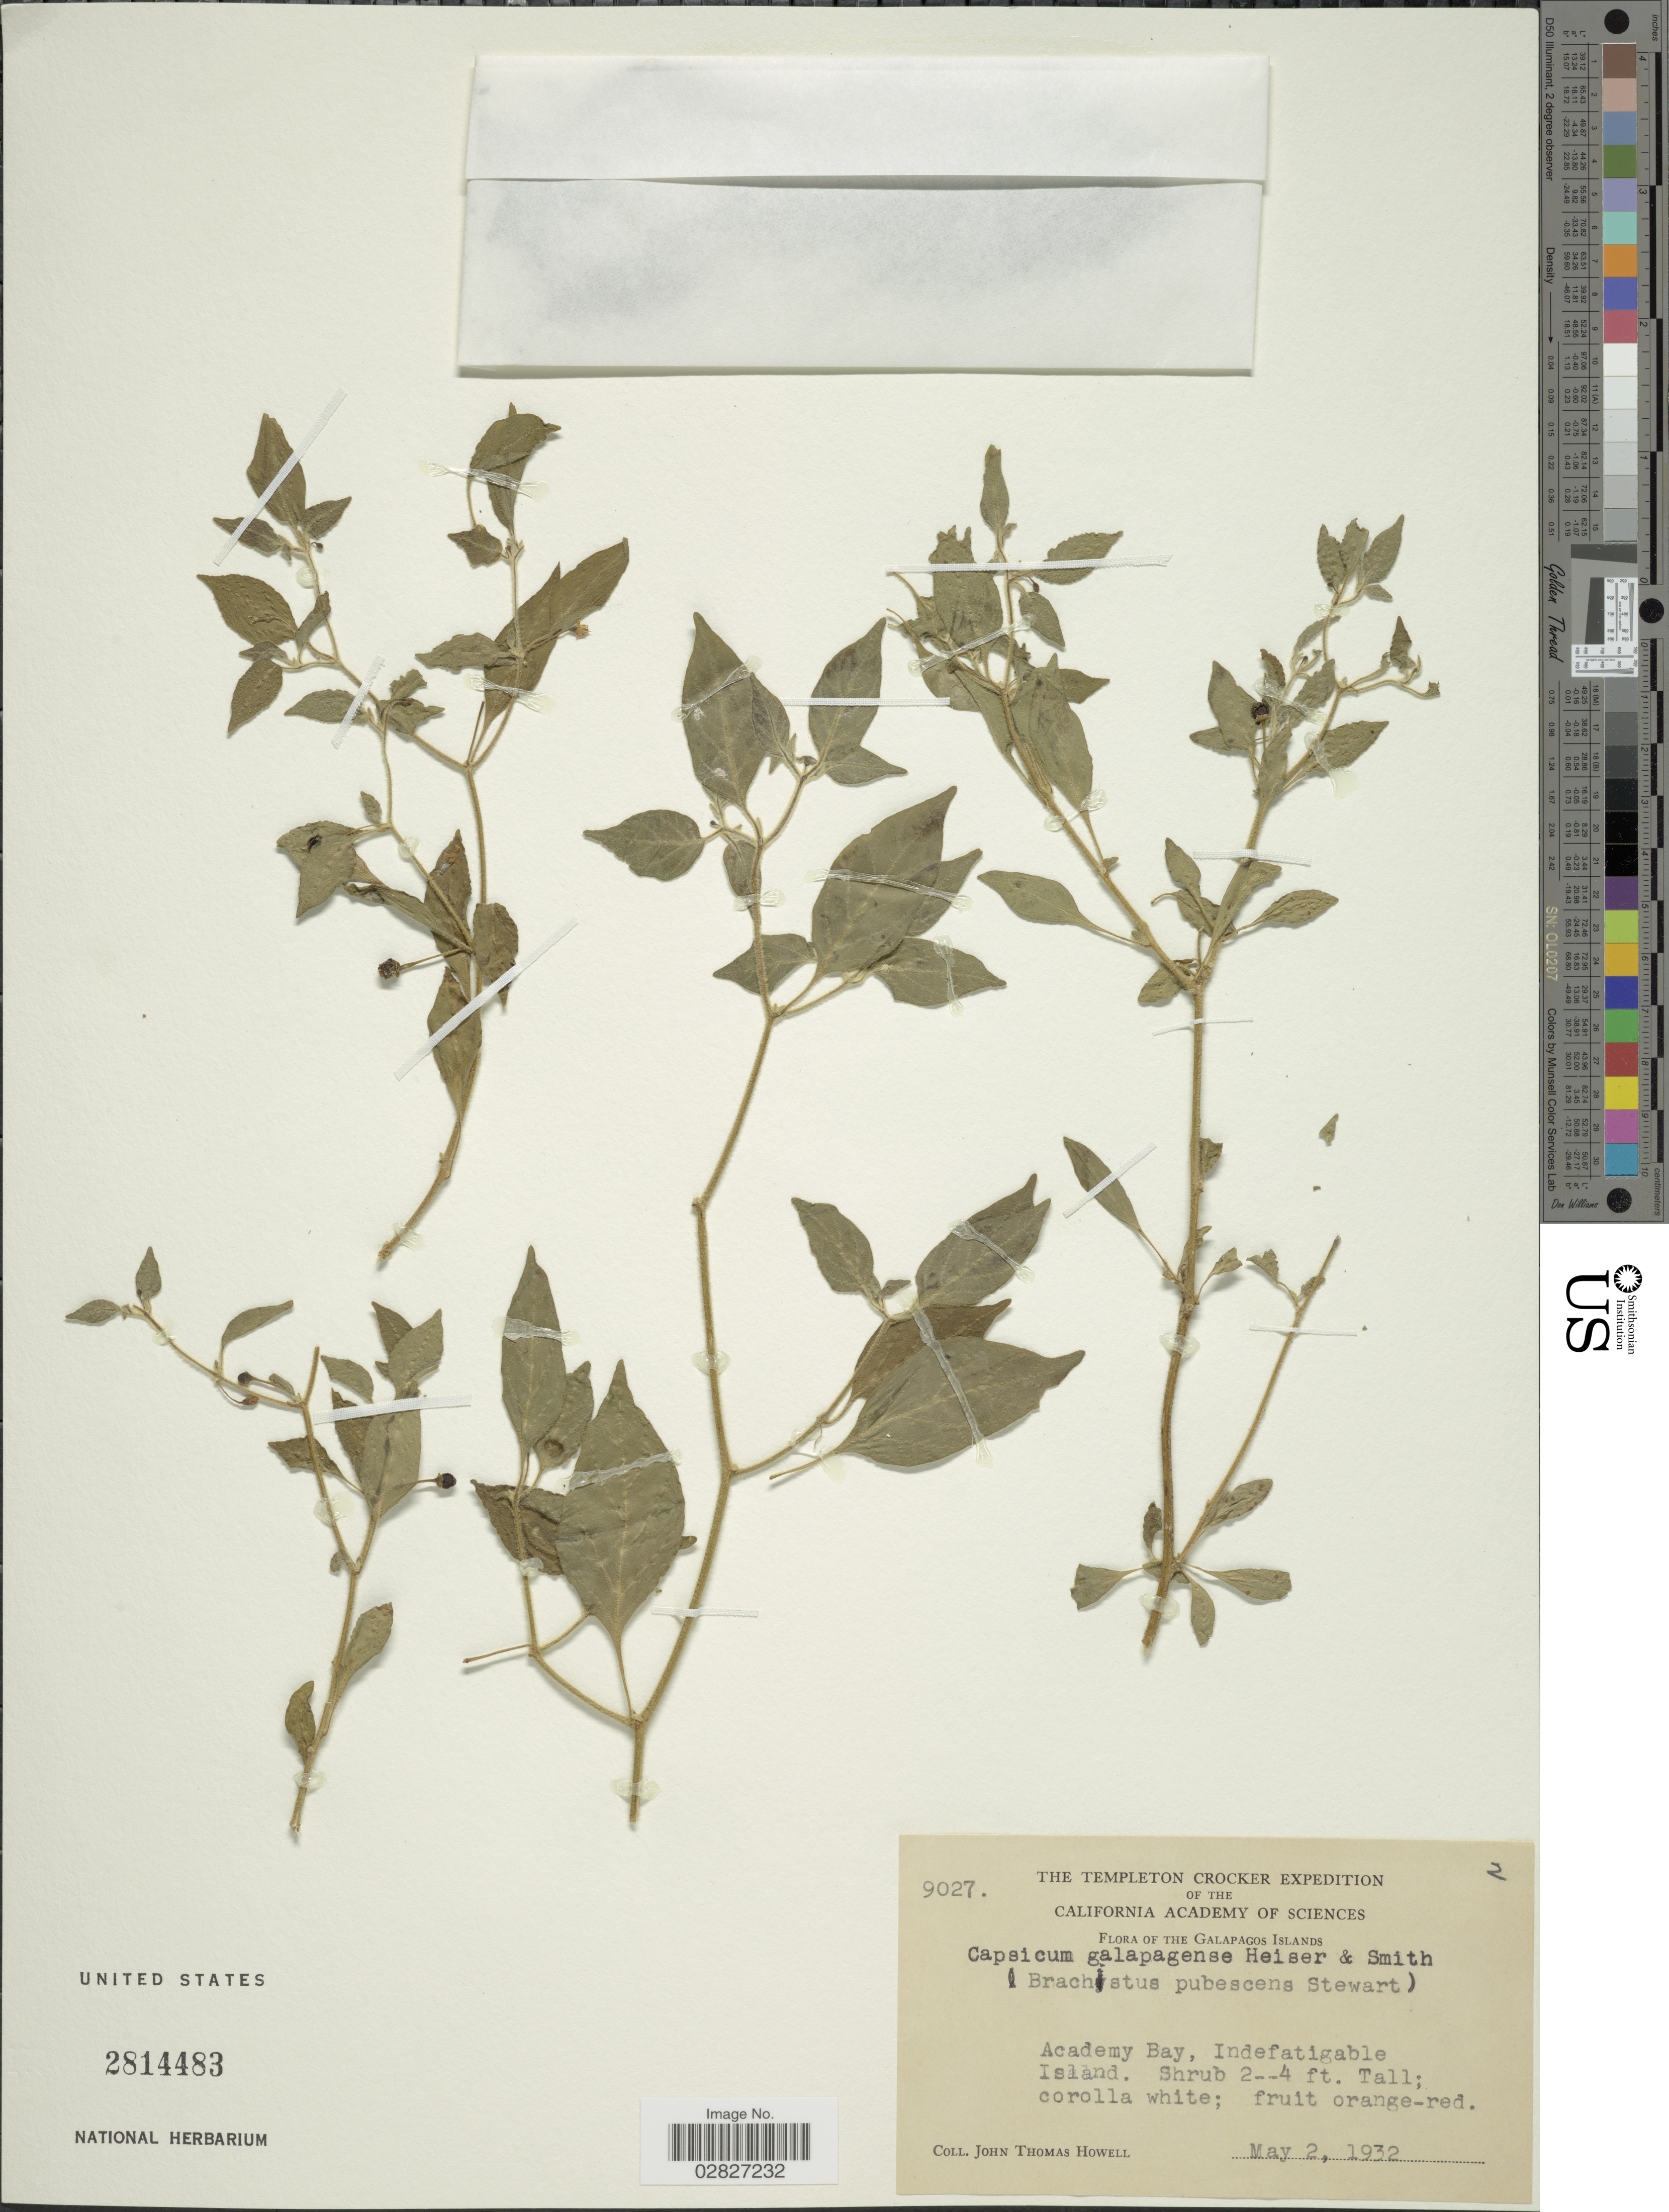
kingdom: Plantae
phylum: Tracheophyta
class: Magnoliopsida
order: Solanales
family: Solanaceae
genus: Capsicum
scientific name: Capsicum galapagense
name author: Heiser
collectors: J. T. Howell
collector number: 9027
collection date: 1932-05-02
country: Ecuador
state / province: Colón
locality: The Templeton Crocker. Galapagos Islands. Academy Bay, Indefatigable Island.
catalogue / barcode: US 2814483